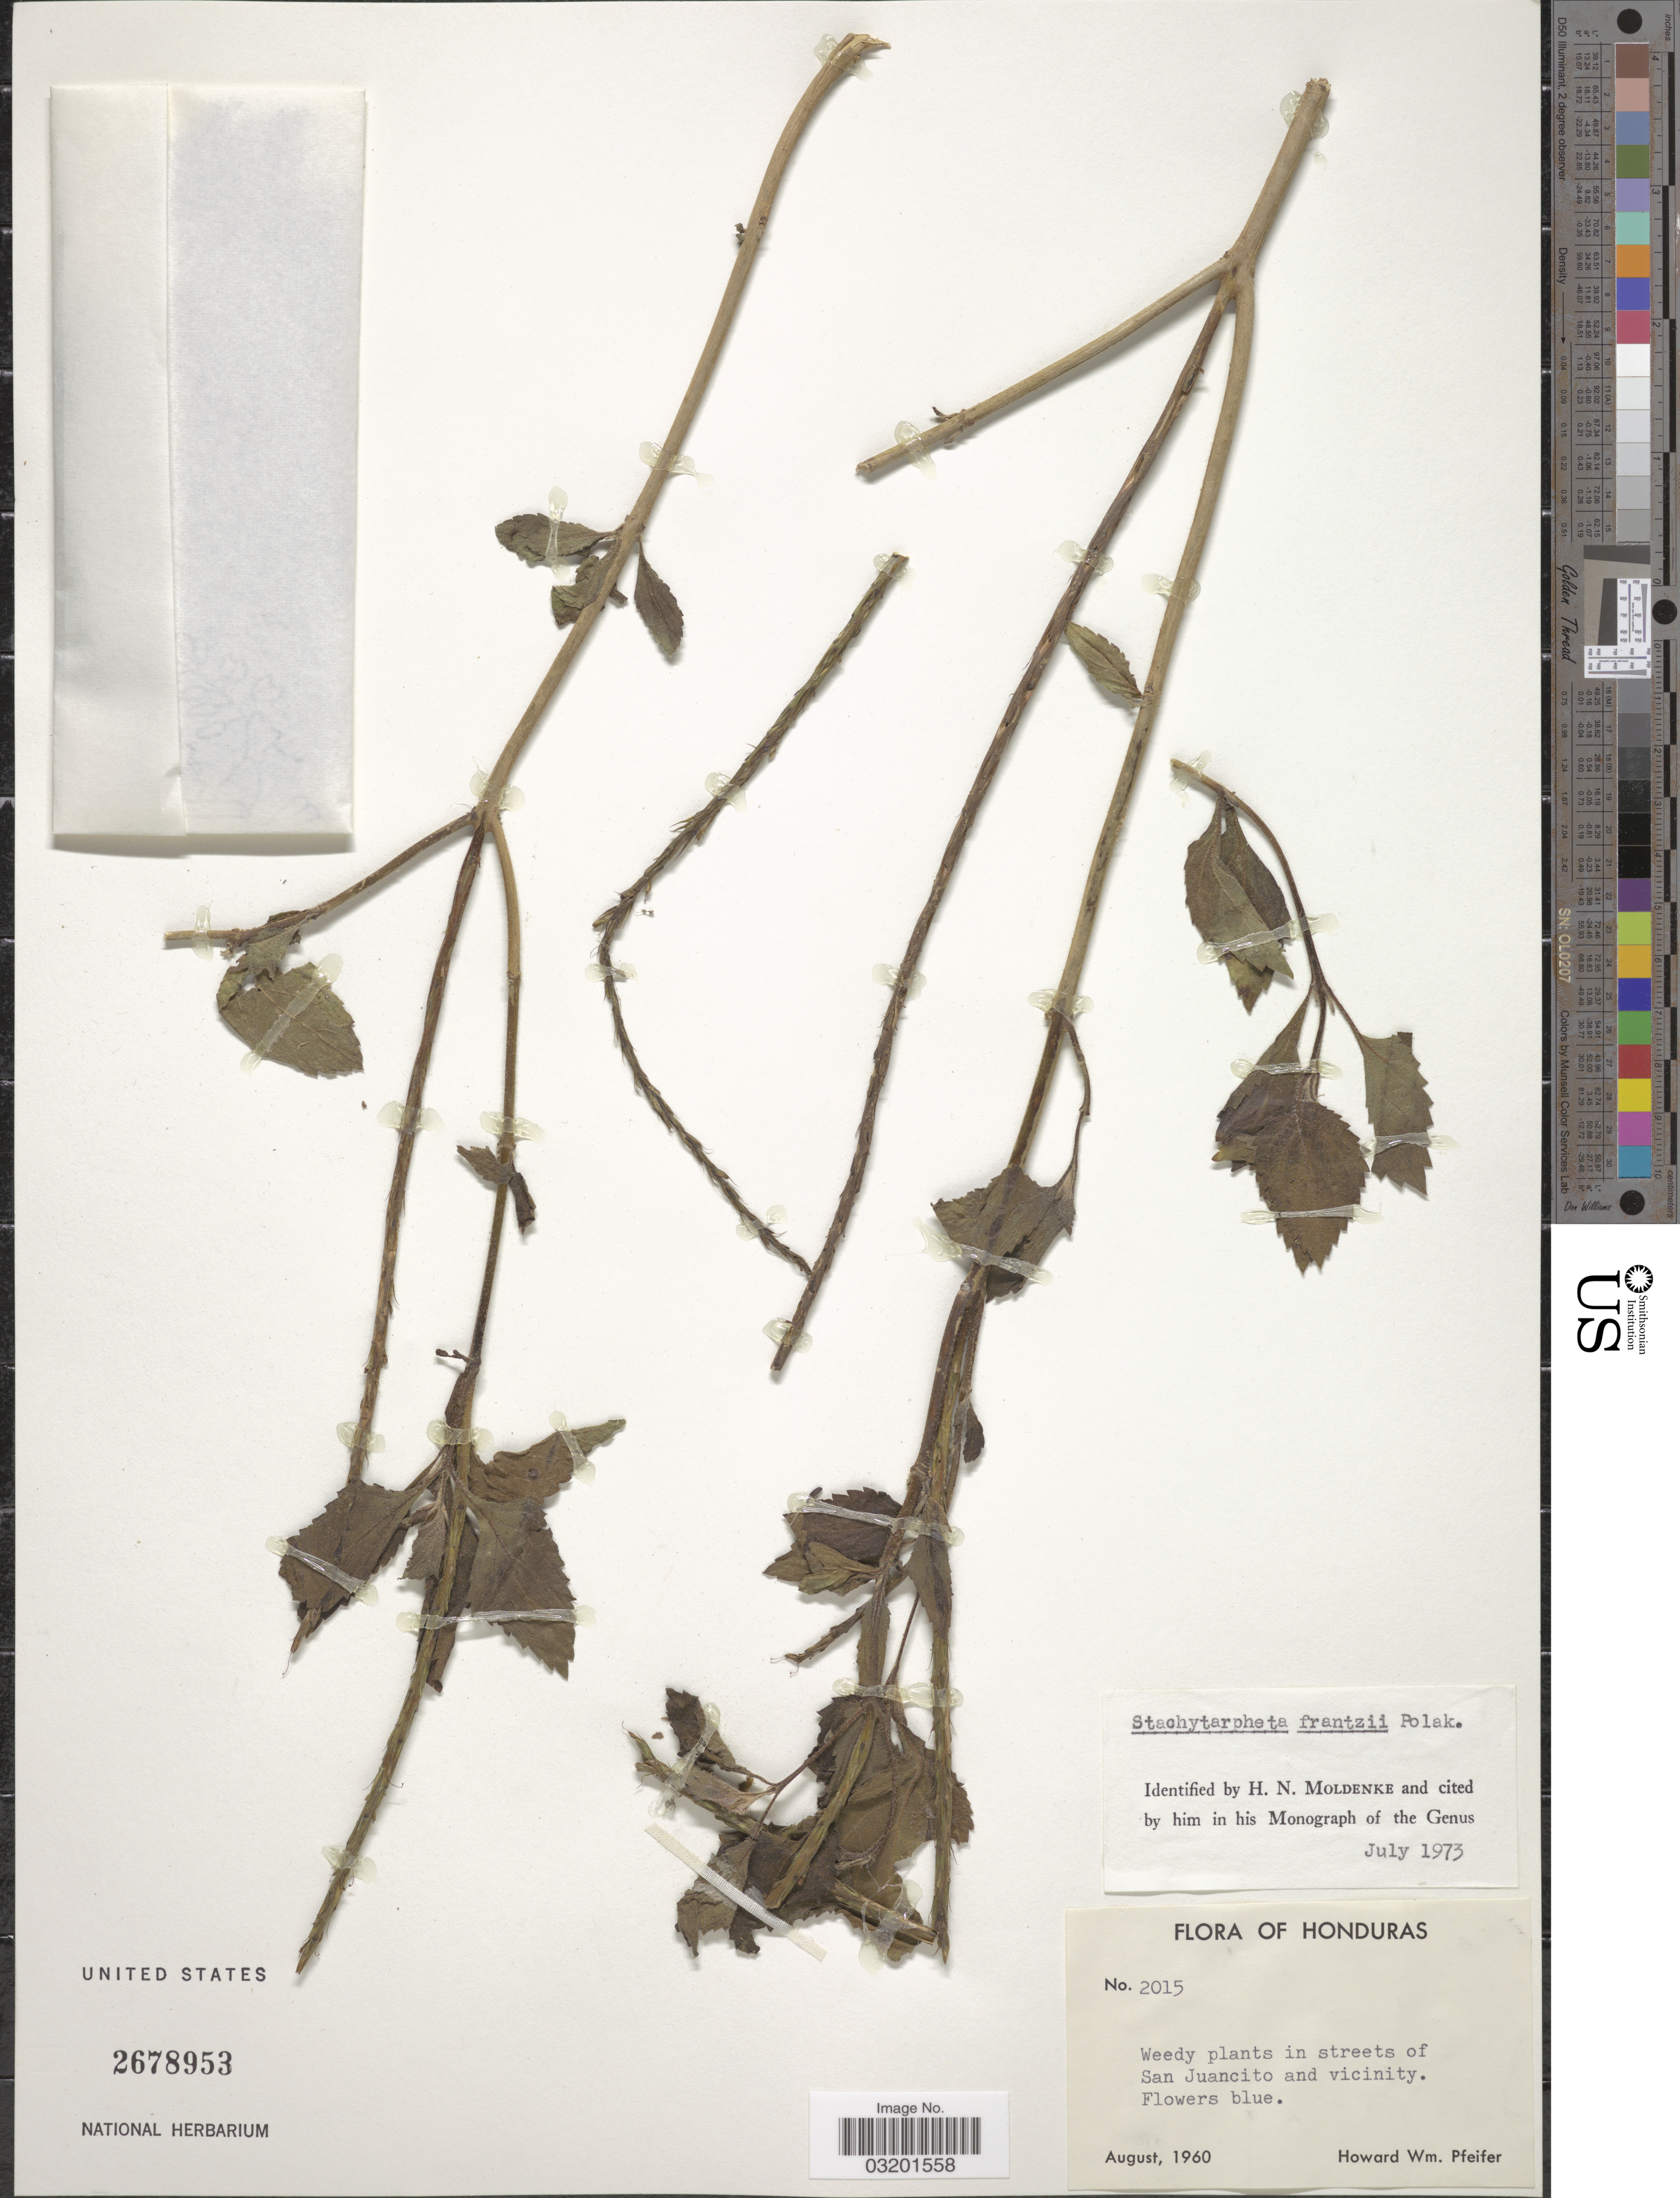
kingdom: Plantae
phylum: Tracheophyta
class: Magnoliopsida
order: Lamiales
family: Verbenaceae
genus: Stachytarpheta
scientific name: Stachytarpheta frantzii var. frantzii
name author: Pol.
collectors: H. W. Pfeifer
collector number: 2015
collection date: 1960-08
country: Honduras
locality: Streets of San Juancito and vicinity.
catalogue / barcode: US 2678953